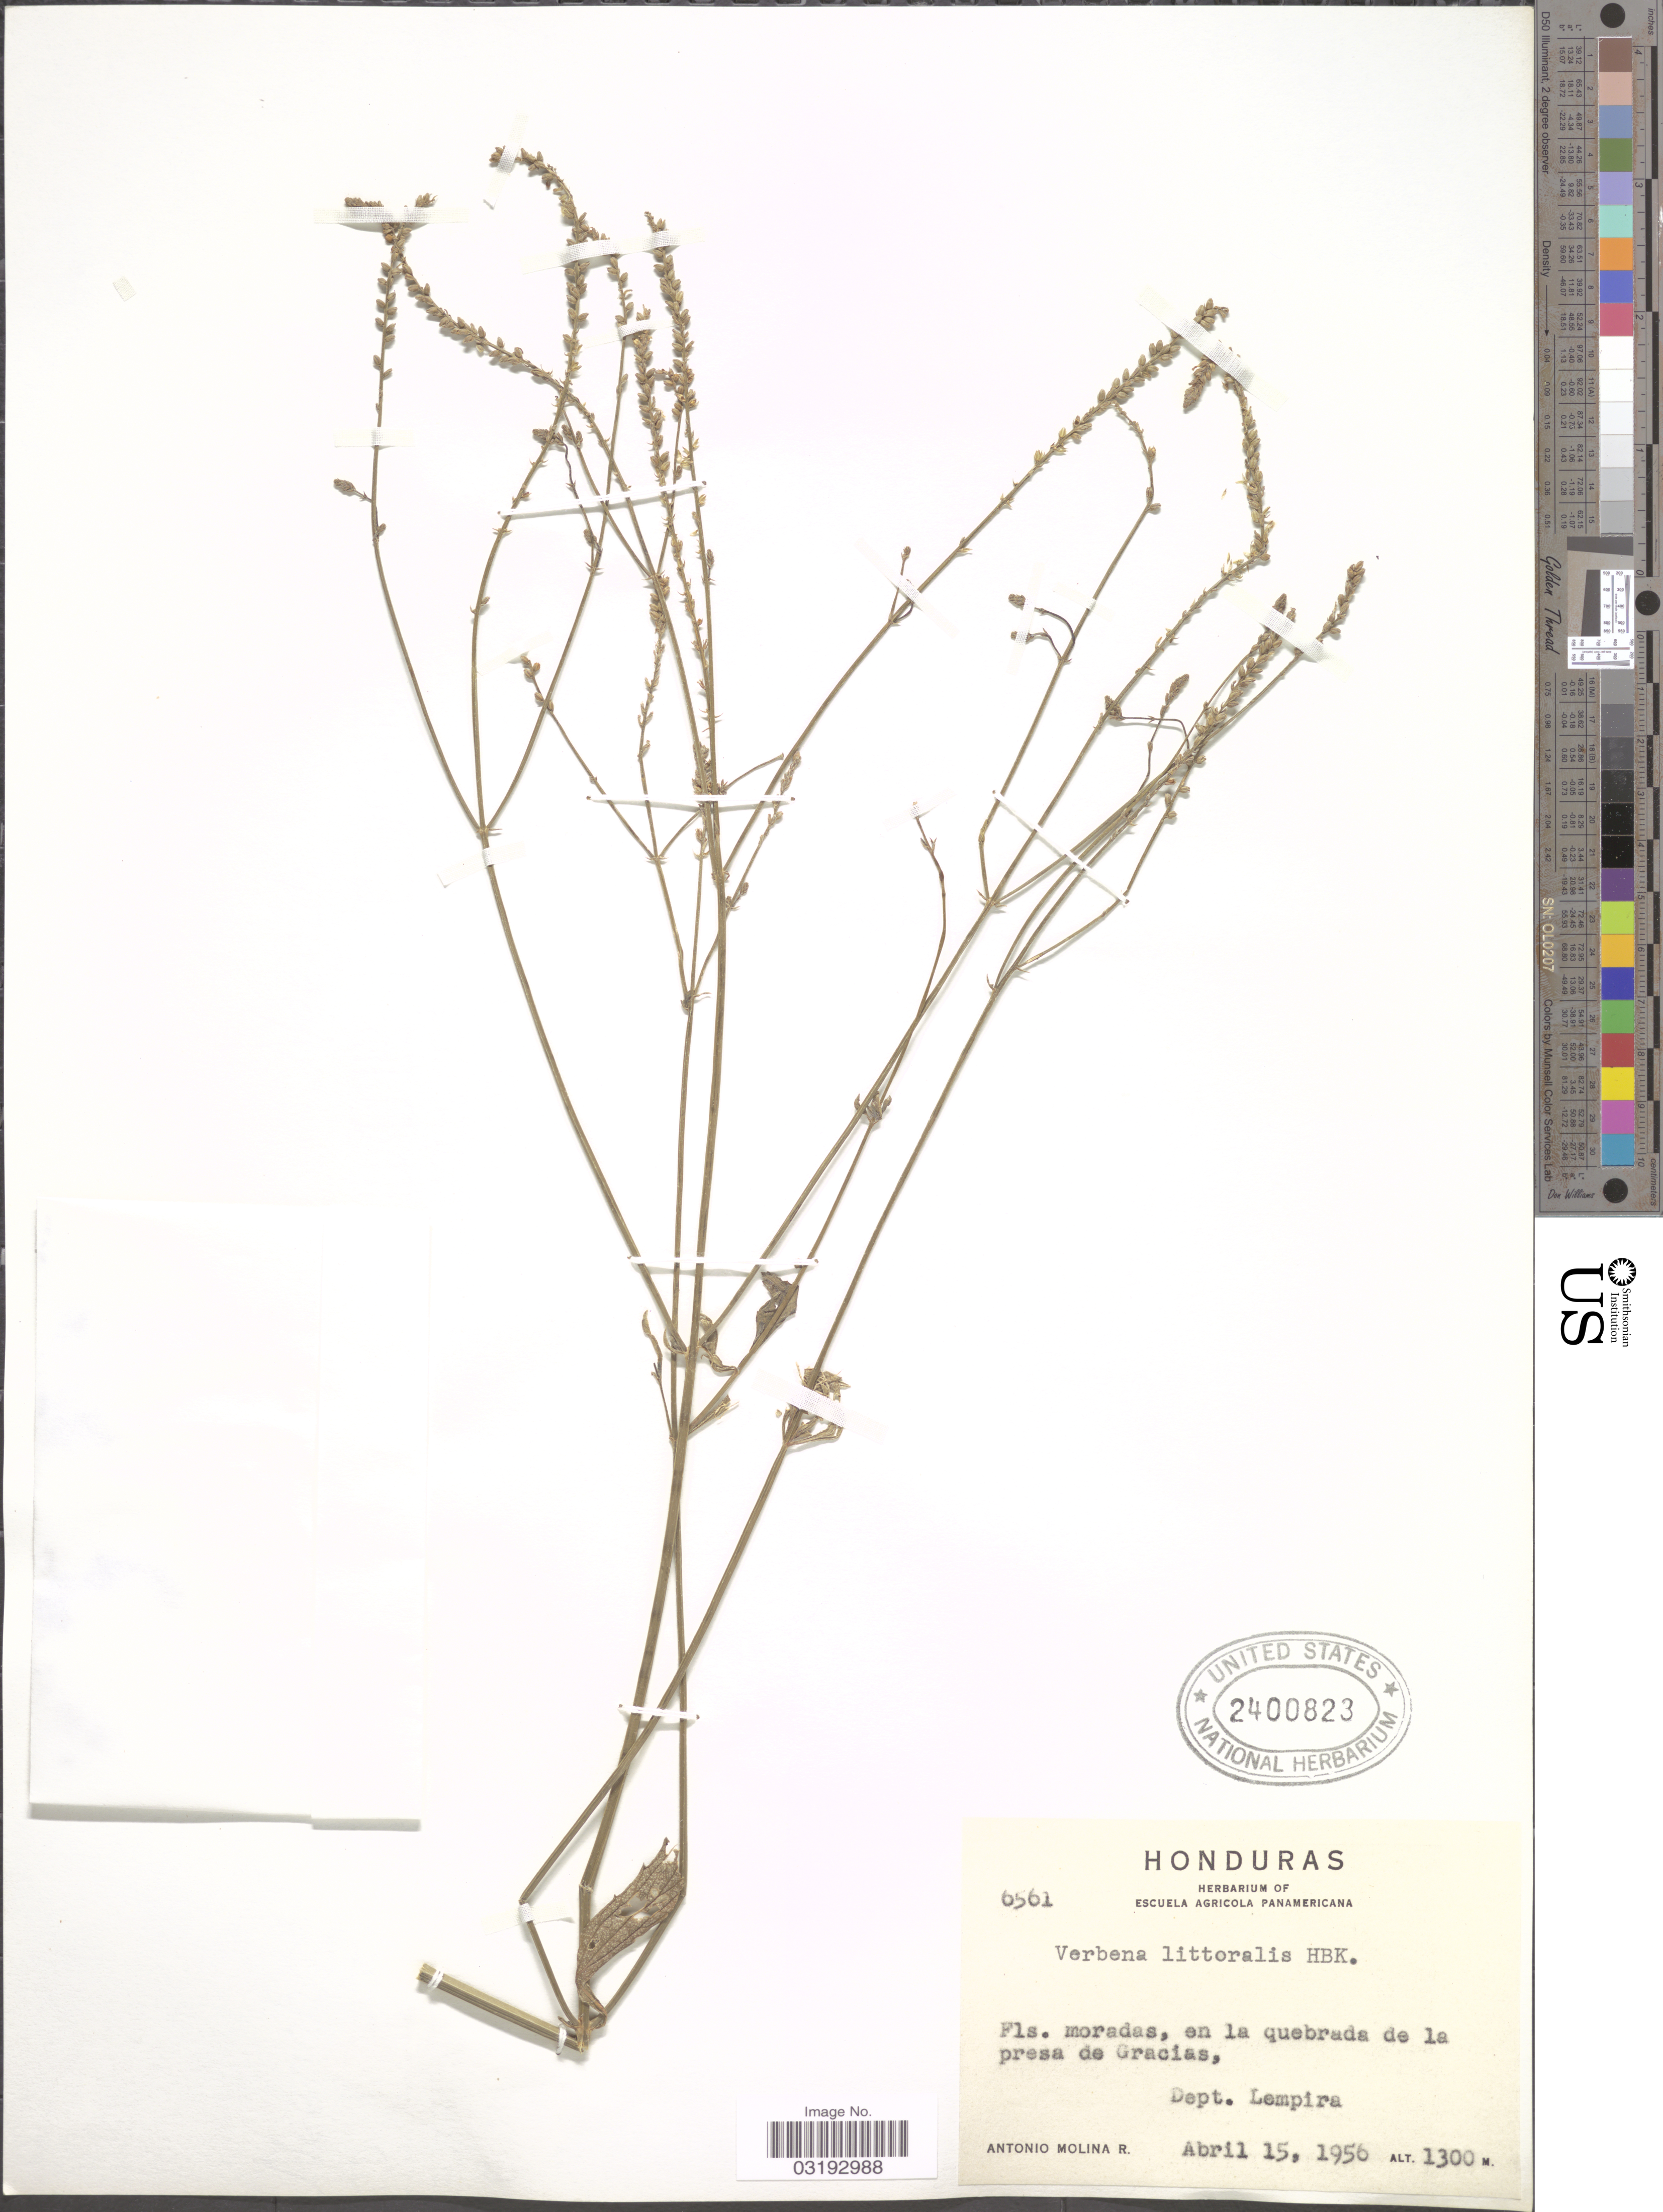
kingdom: Plantae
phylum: Tracheophyta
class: Magnoliopsida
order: Lamiales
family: Verbenaceae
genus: Verbena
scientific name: Verbena litoralis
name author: Kunth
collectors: A. Molina R.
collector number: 6561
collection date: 1956-04-15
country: Honduras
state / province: Lempira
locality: En la quebrada de la presa de Gracias, Dept. Lempira.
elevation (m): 1300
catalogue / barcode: US 2400823